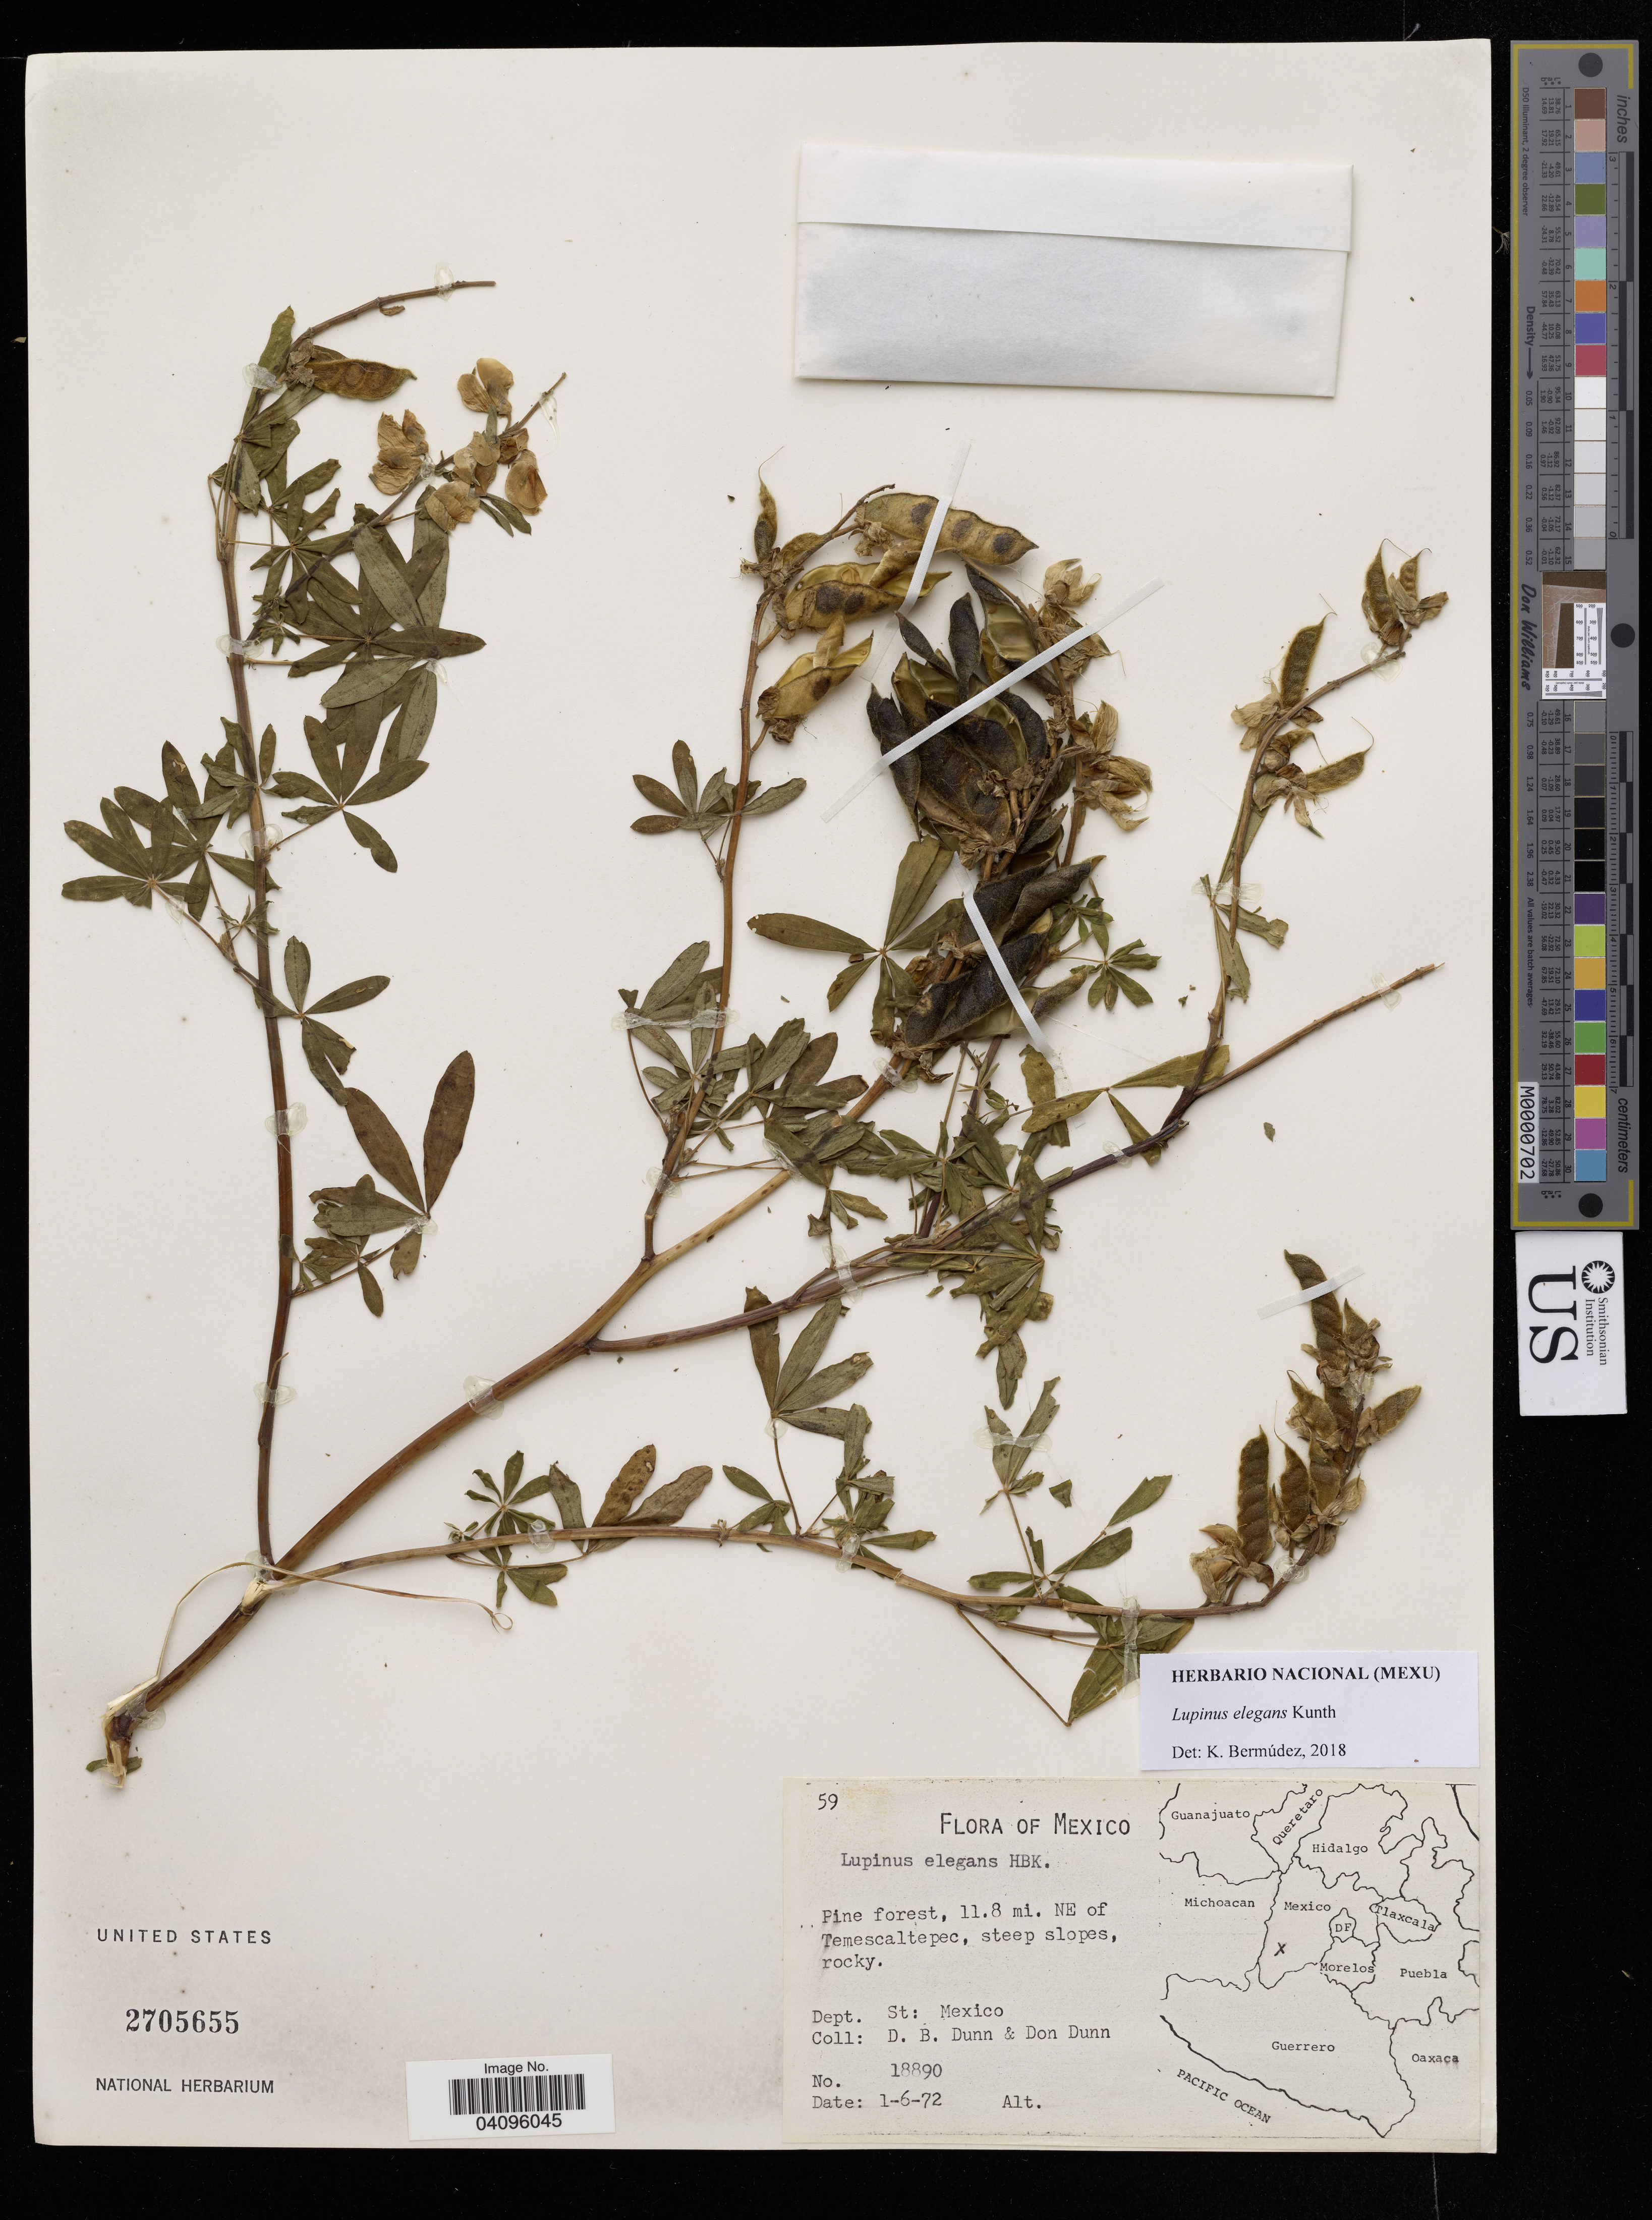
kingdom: Plantae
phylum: Tracheophyta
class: Magnoliopsida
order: Fabales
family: Fabaceae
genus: Lupinus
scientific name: Lupinus elegans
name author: Kunth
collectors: D. B. Dunn & D. Dunn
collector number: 18890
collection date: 1972-06-01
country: Mexico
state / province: México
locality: Pine forest, 11.8 mi. NE of Temescaltepec.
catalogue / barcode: US 2705655